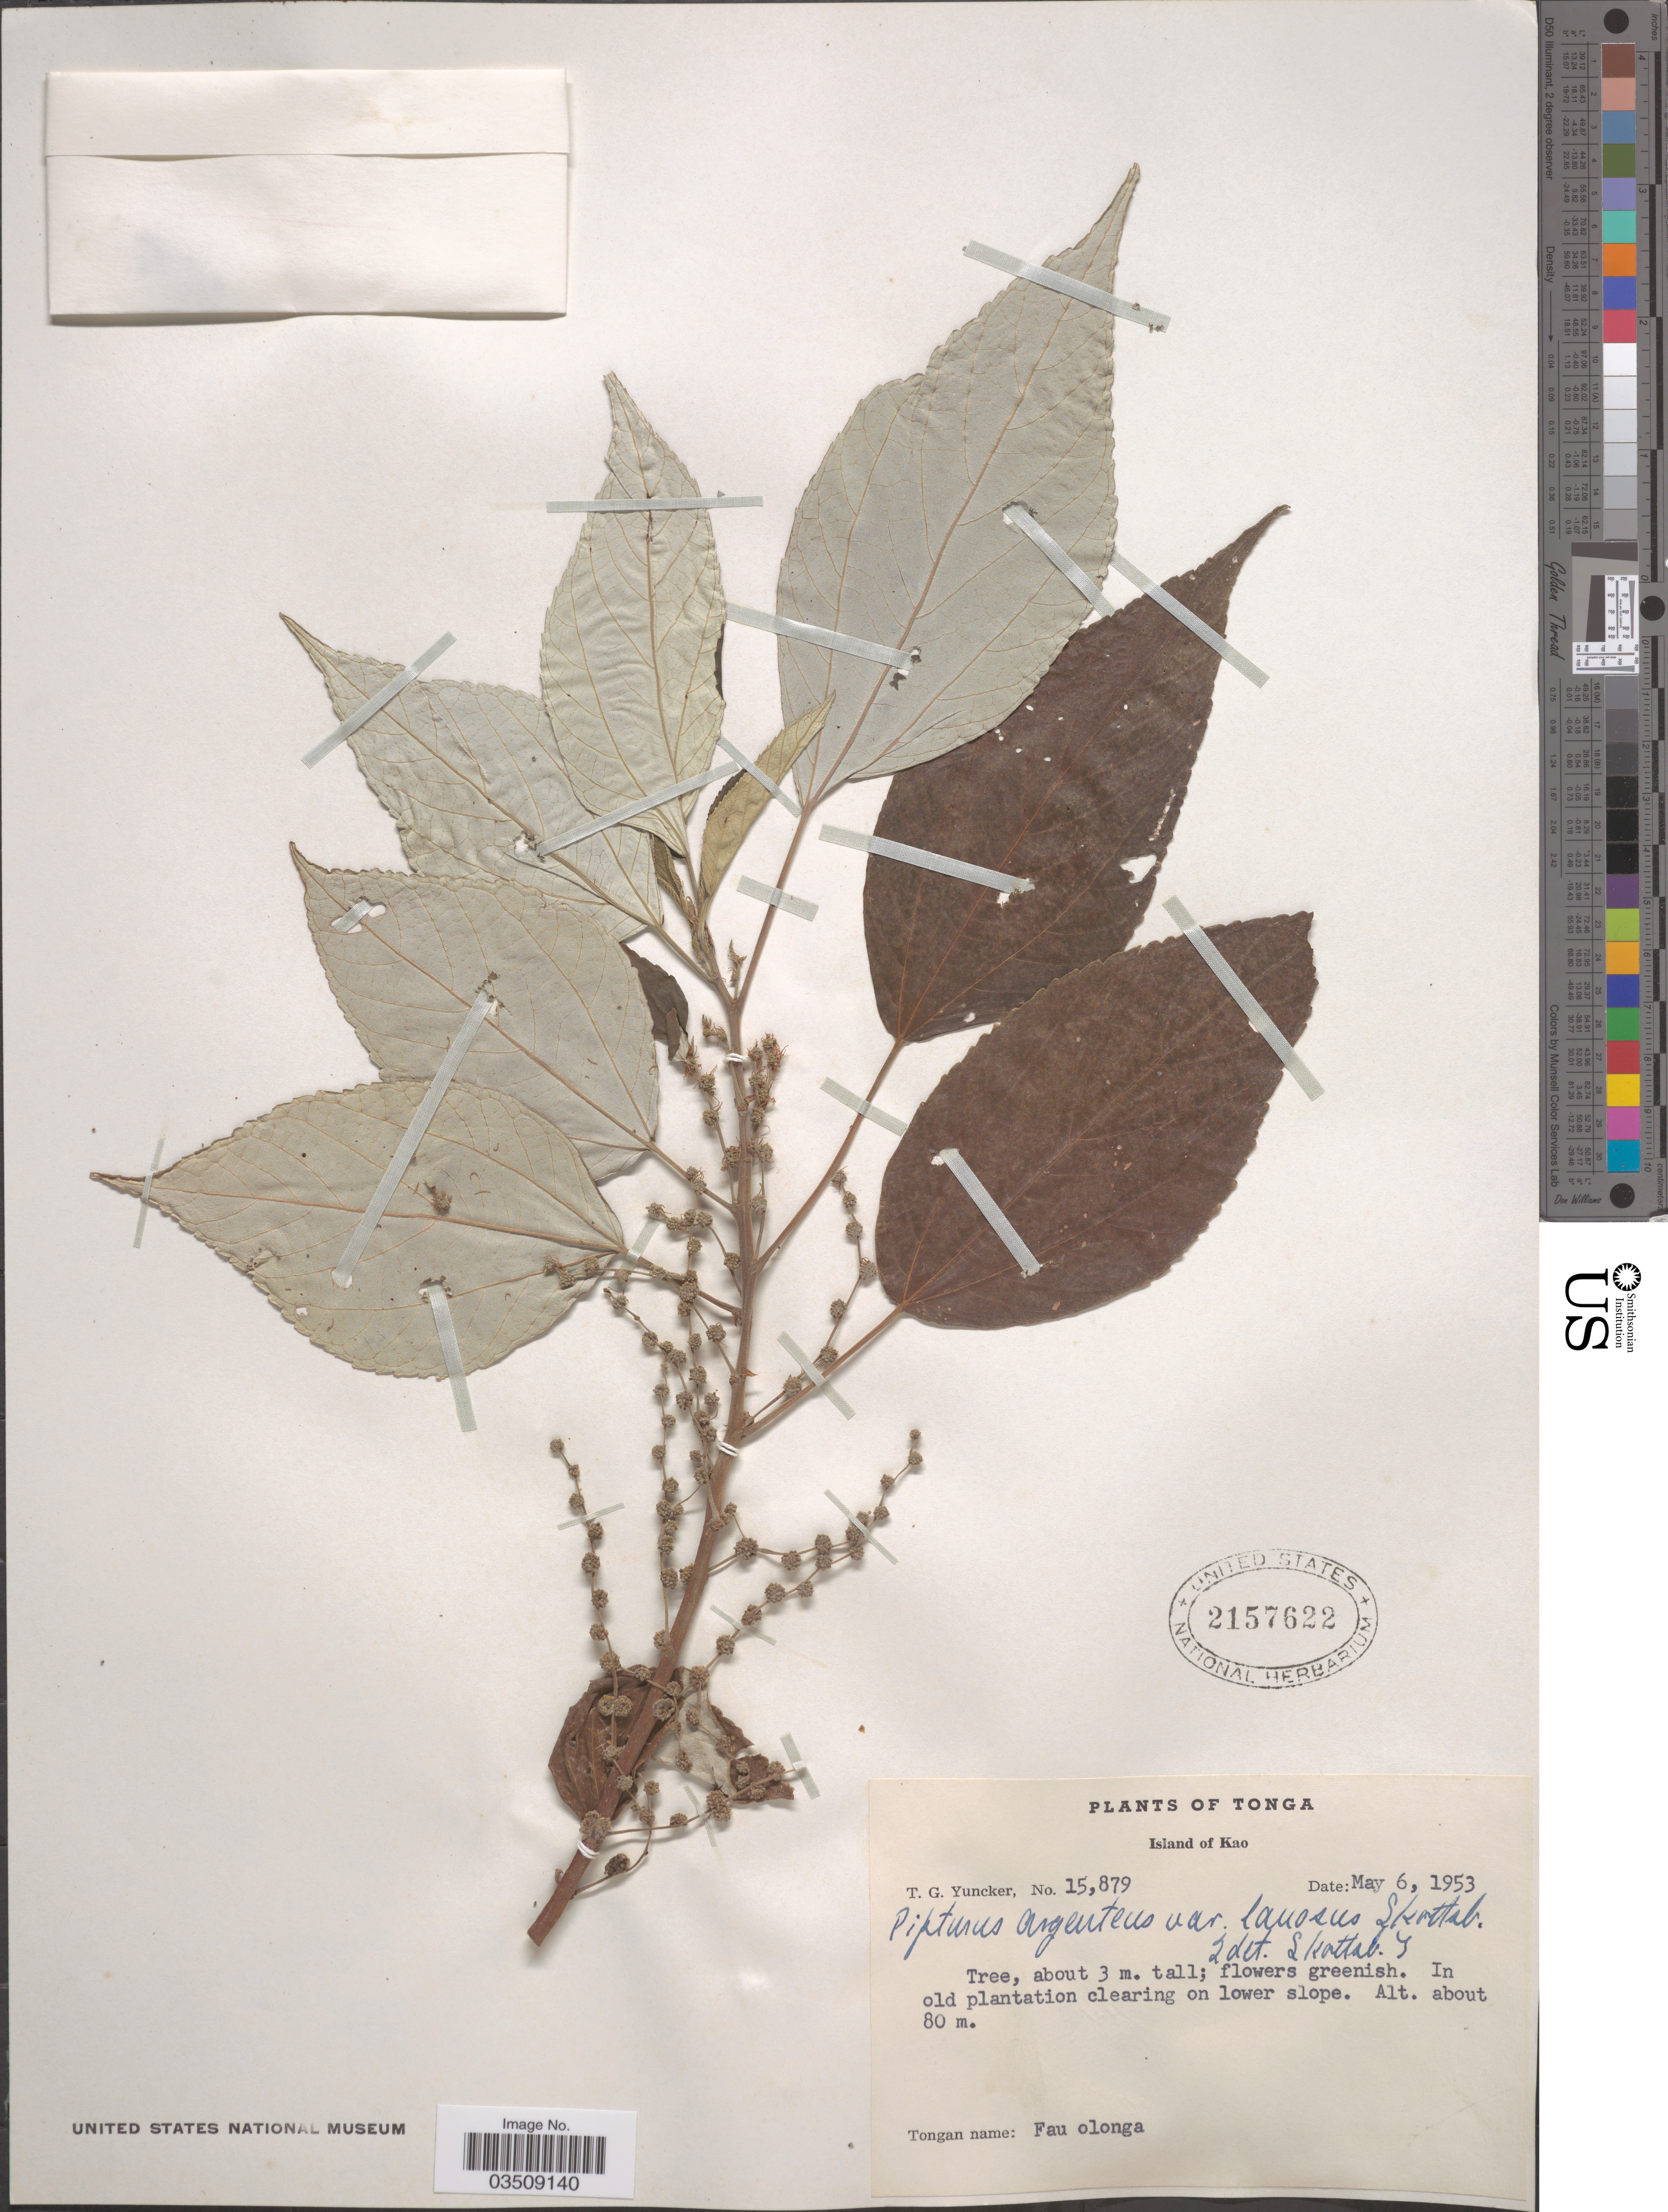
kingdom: Plantae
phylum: Tracheophyta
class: Magnoliopsida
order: Rosales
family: Urticaceae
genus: Pipturus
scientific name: Pipturus argenteus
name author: (G. Forst.) Wedd.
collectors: T. G. Yuncker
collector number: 15879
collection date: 1953-05-06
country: Tonga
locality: Island of Kao. In old plantation clearing on lower slope.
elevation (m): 80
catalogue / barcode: US 2157622